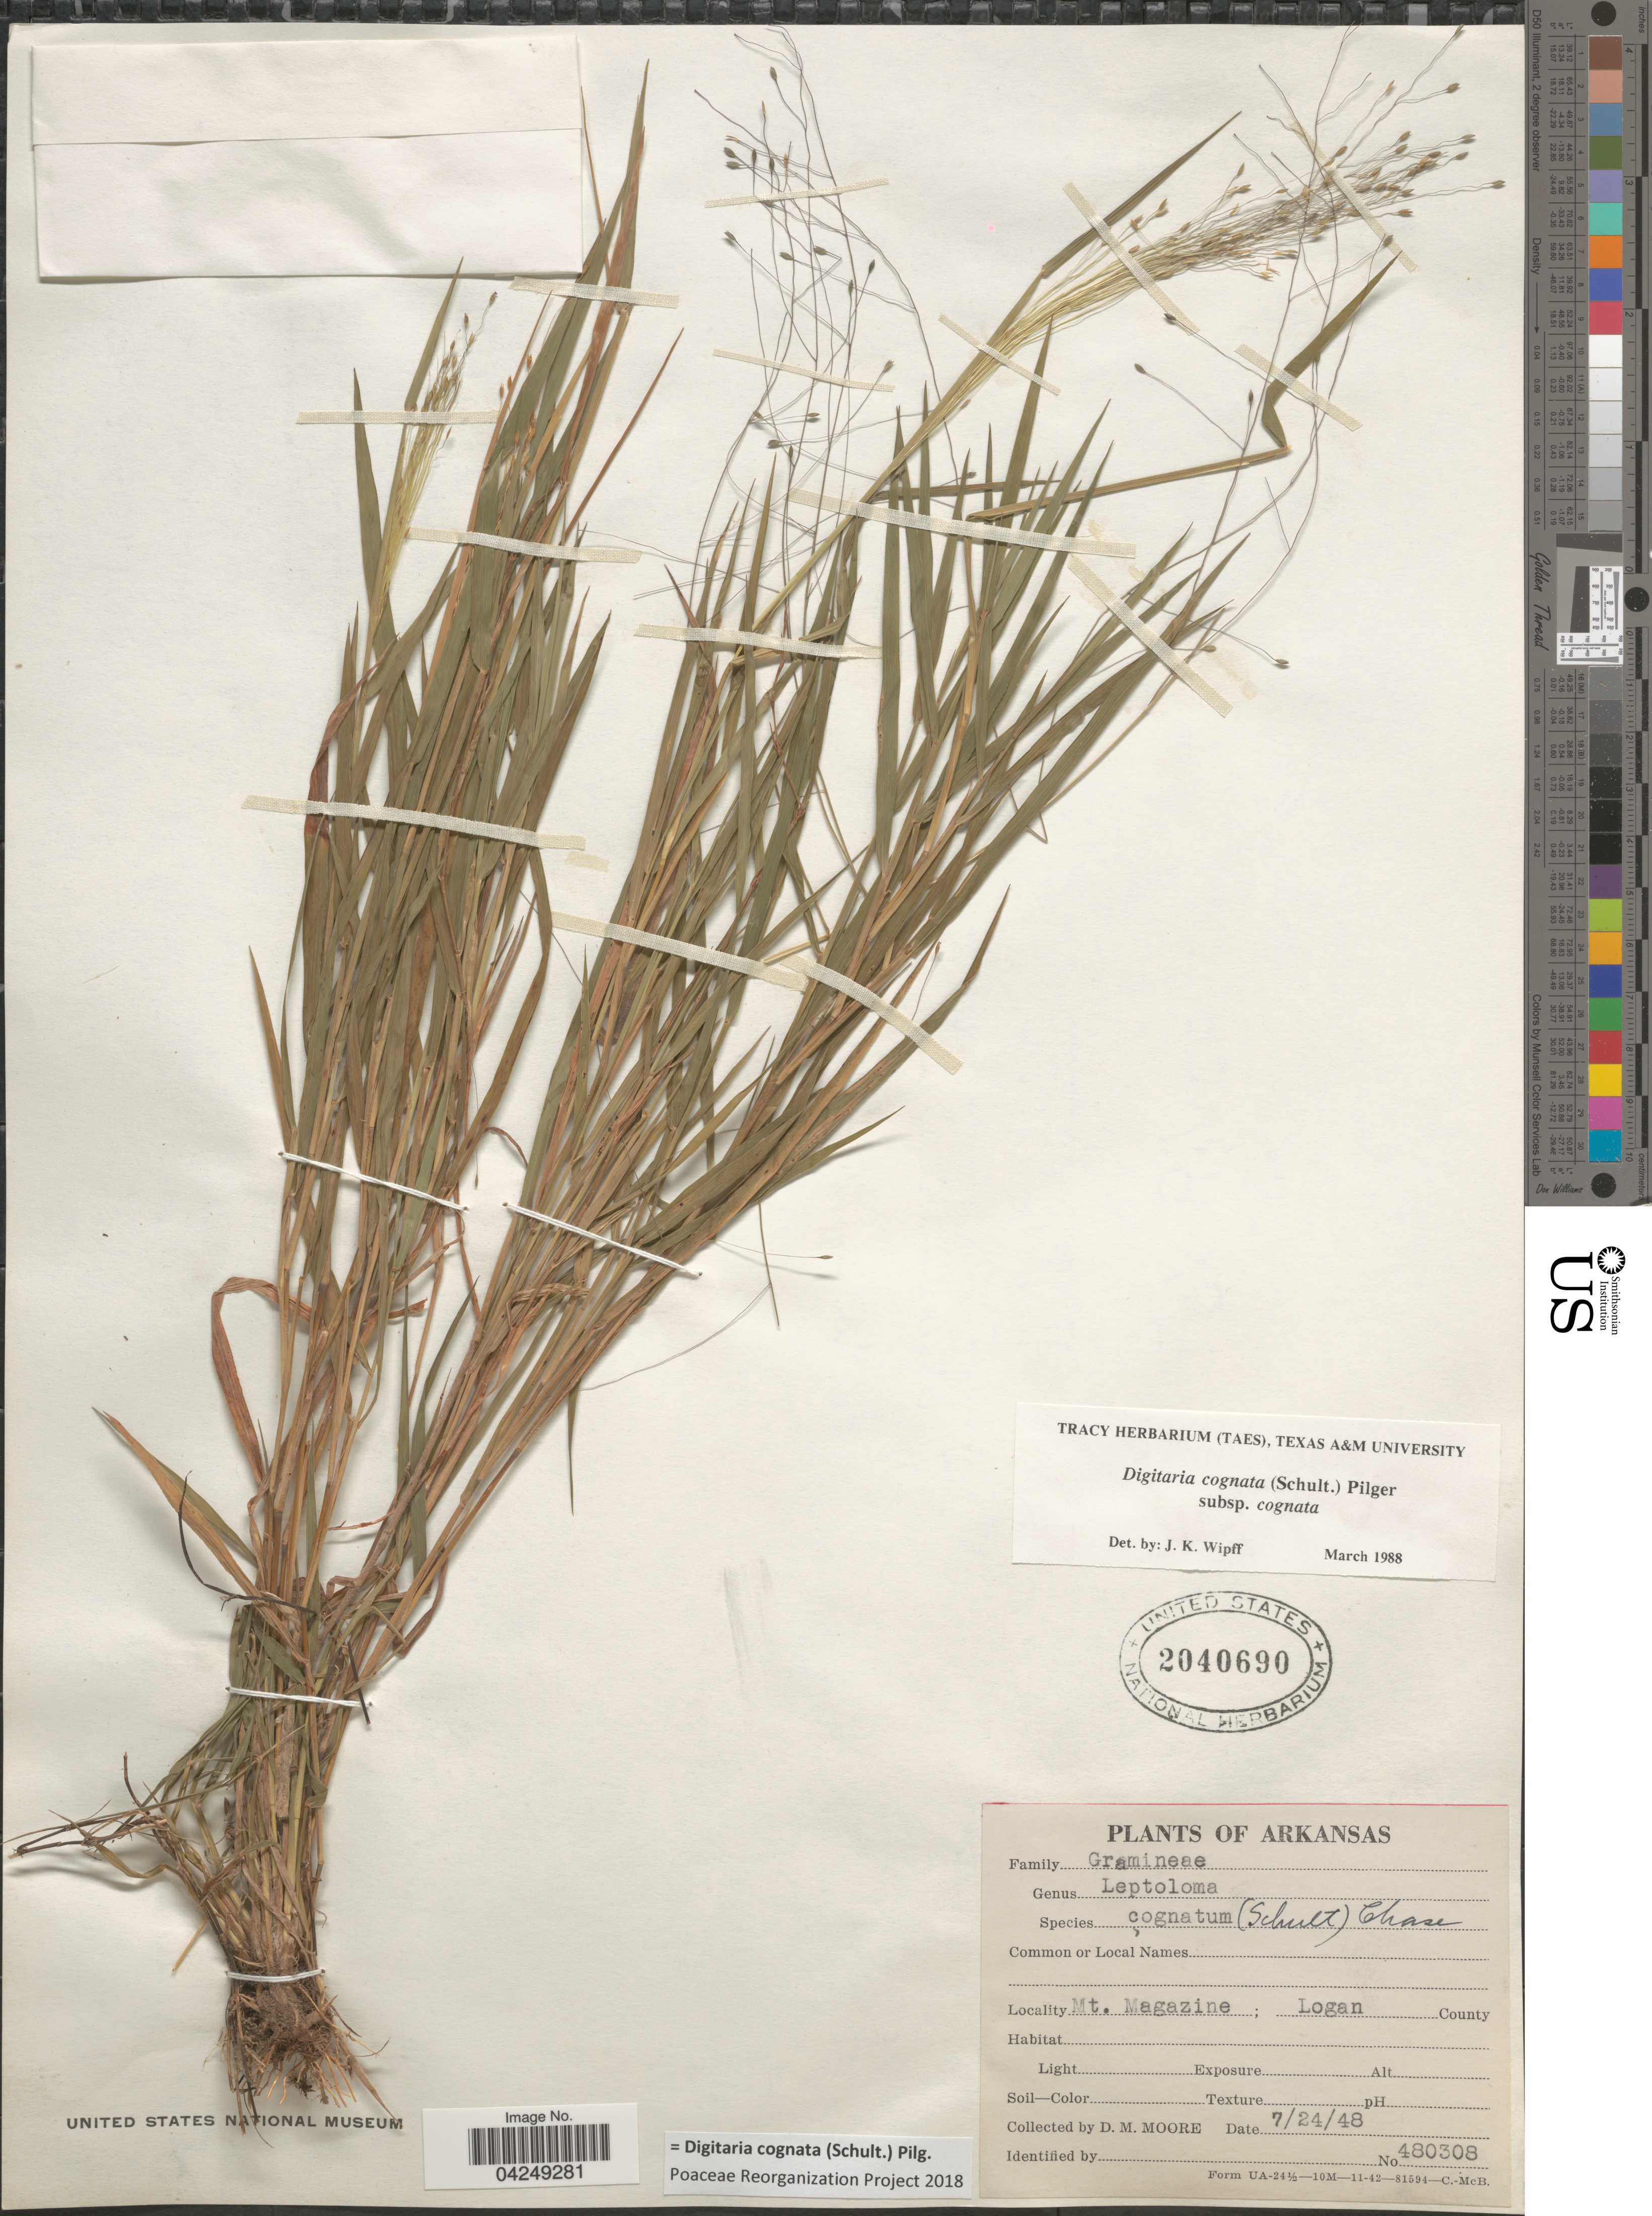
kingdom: Plantae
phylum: Tracheophyta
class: Liliopsida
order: Poales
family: Poaceae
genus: Digitaria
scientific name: Digitaria cognata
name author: (Scult.) Pilg.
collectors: D. Moore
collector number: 480308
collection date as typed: Transcribed d/m/y: 24/7/48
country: United States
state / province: Arkansas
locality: Mt. Magazine; Logan County.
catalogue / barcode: US 2040690